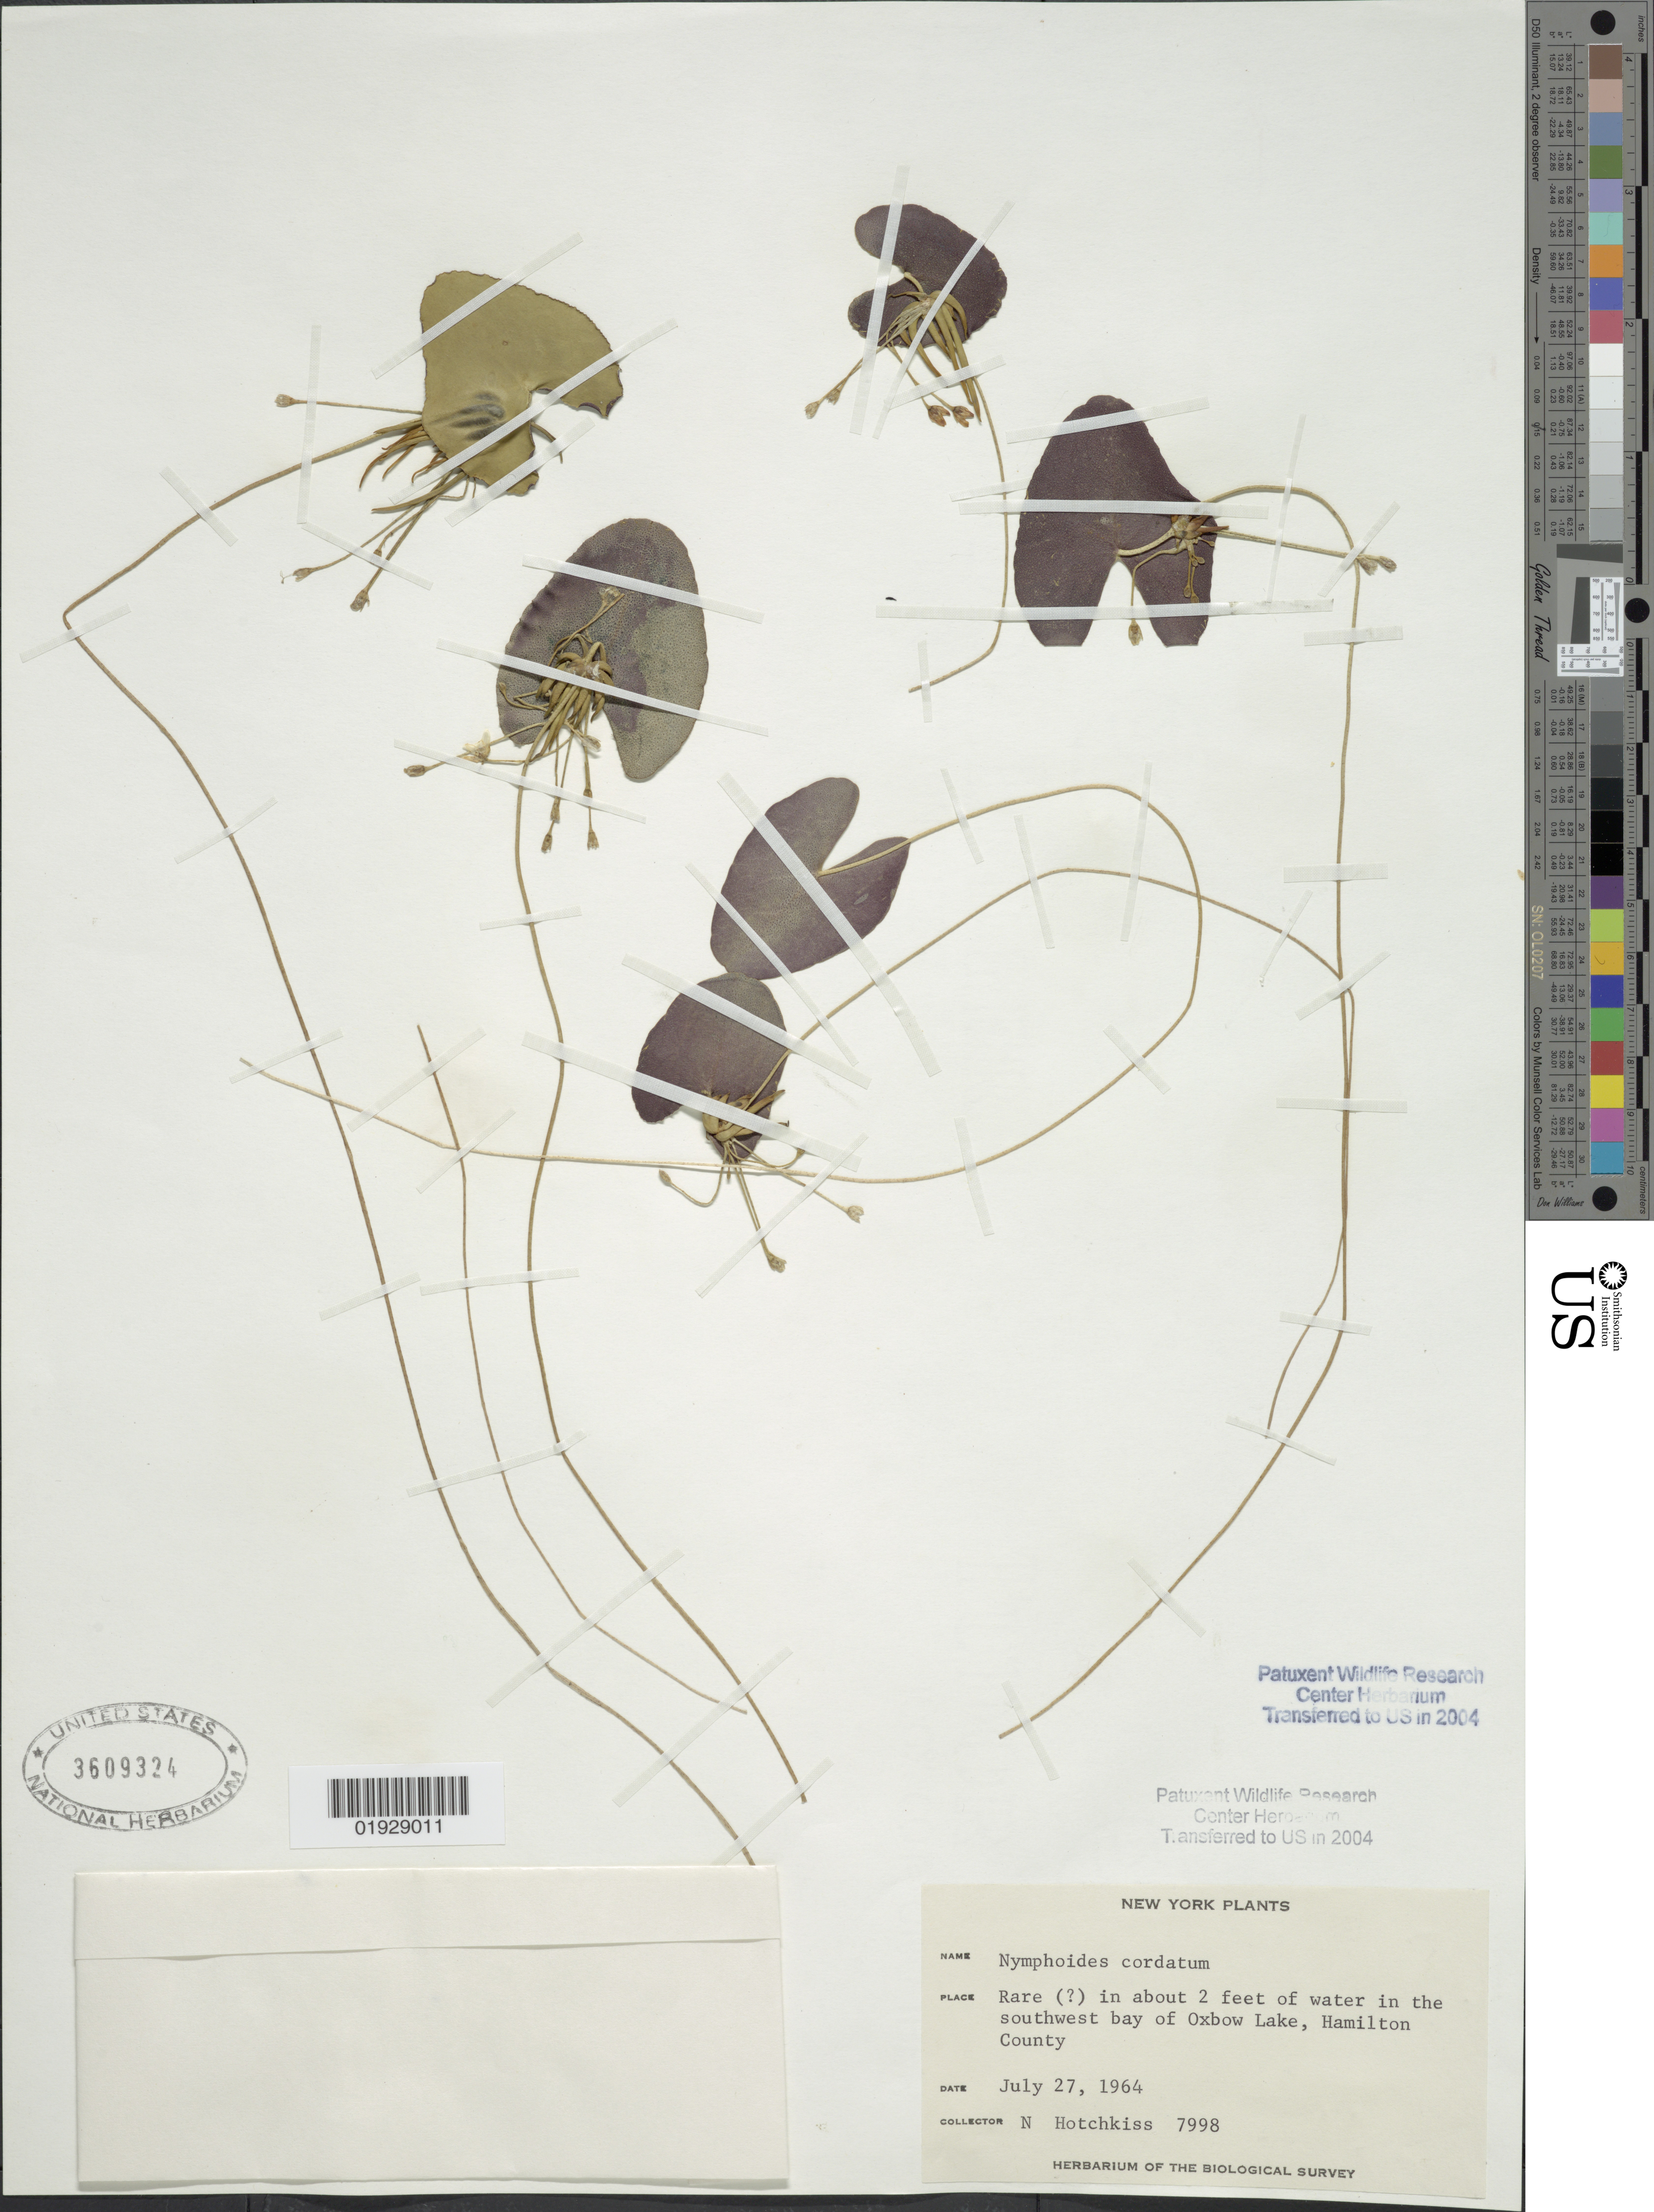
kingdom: Plantae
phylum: Tracheophyta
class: Magnoliopsida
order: Asterales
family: Menyanthaceae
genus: Nymphoides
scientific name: Nymphoides cordata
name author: (Elliot) Fernald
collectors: N. Hotchkiss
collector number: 7998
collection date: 1964-07-27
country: United States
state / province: New York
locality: Rare ( [unsure placement]) in about 2 feet of water in the southwest bay of Oxbow Lake, Hamilton County.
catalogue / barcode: US 3609324